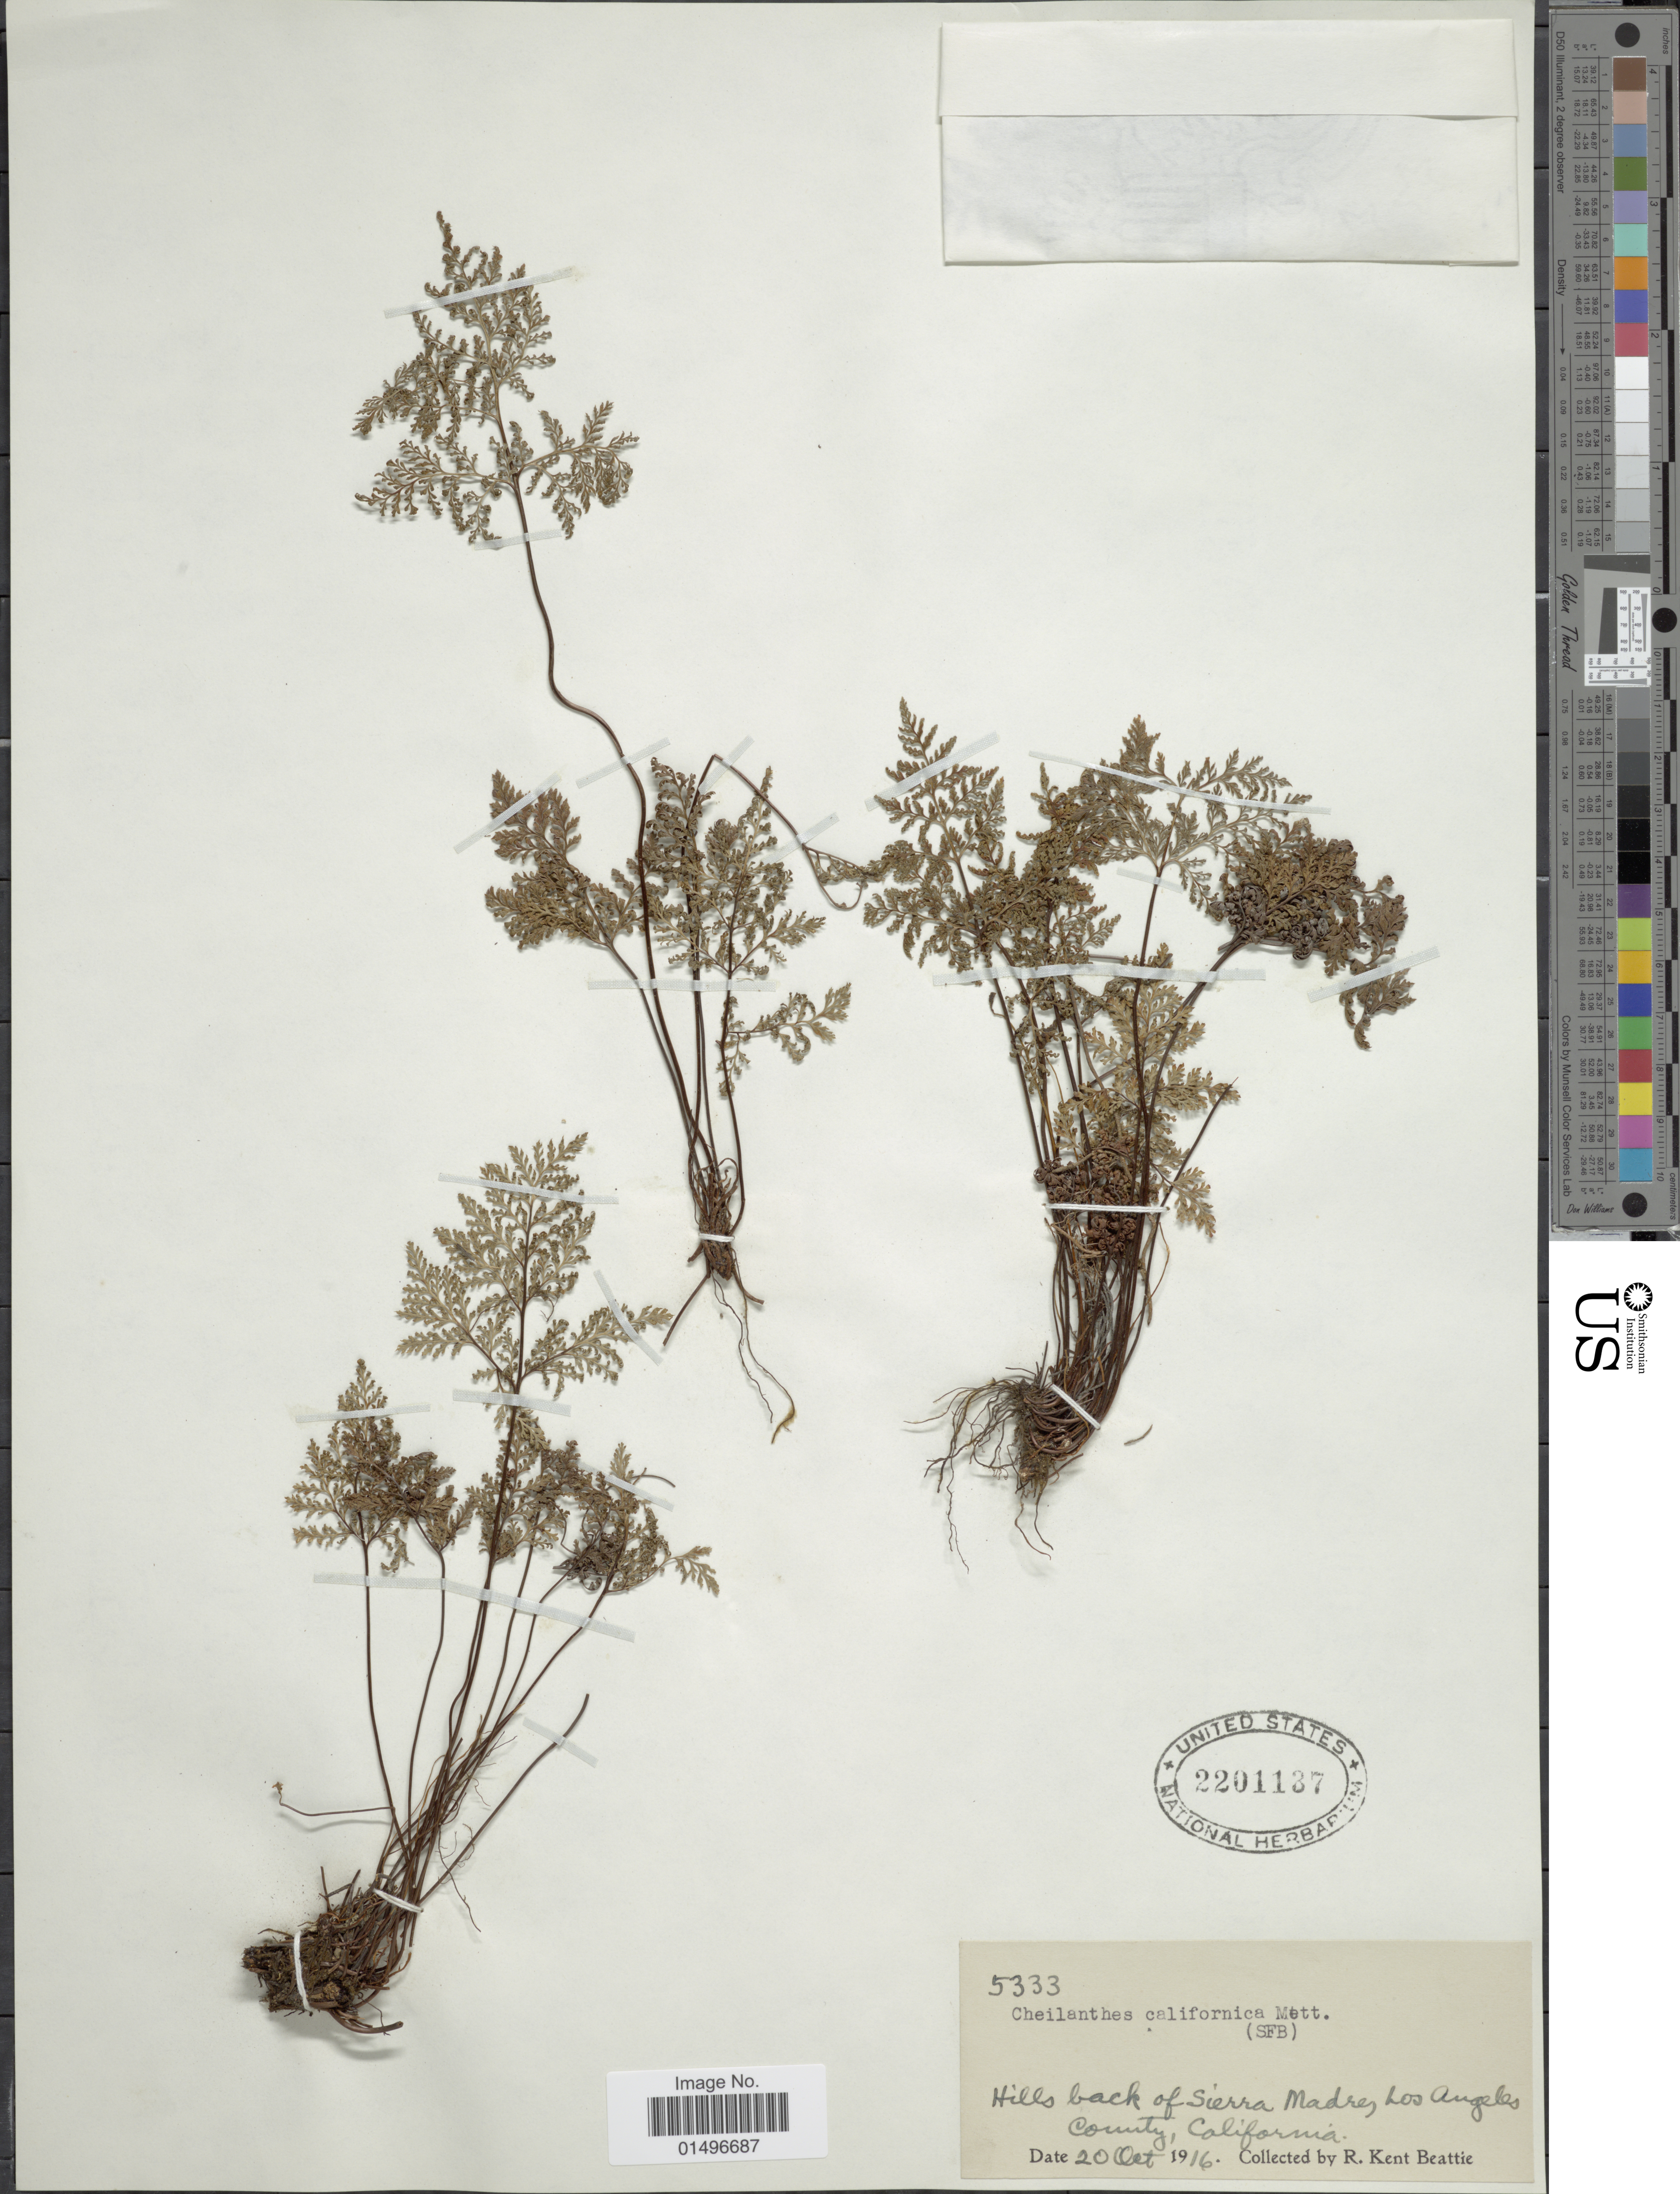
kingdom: Plantae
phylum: Tracheophyta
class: Polypodiopsida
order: Polypodiales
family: Pteridaceae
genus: Aspidotis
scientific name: Aspidotis californica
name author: (Hook.) Nutt. ex Copel.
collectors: R. K. Beattie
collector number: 5333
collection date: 1916-10-20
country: United States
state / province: California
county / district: Los Angeles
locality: California, Hills back of Sierra madre, Los Angeles County.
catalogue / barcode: US 2201137